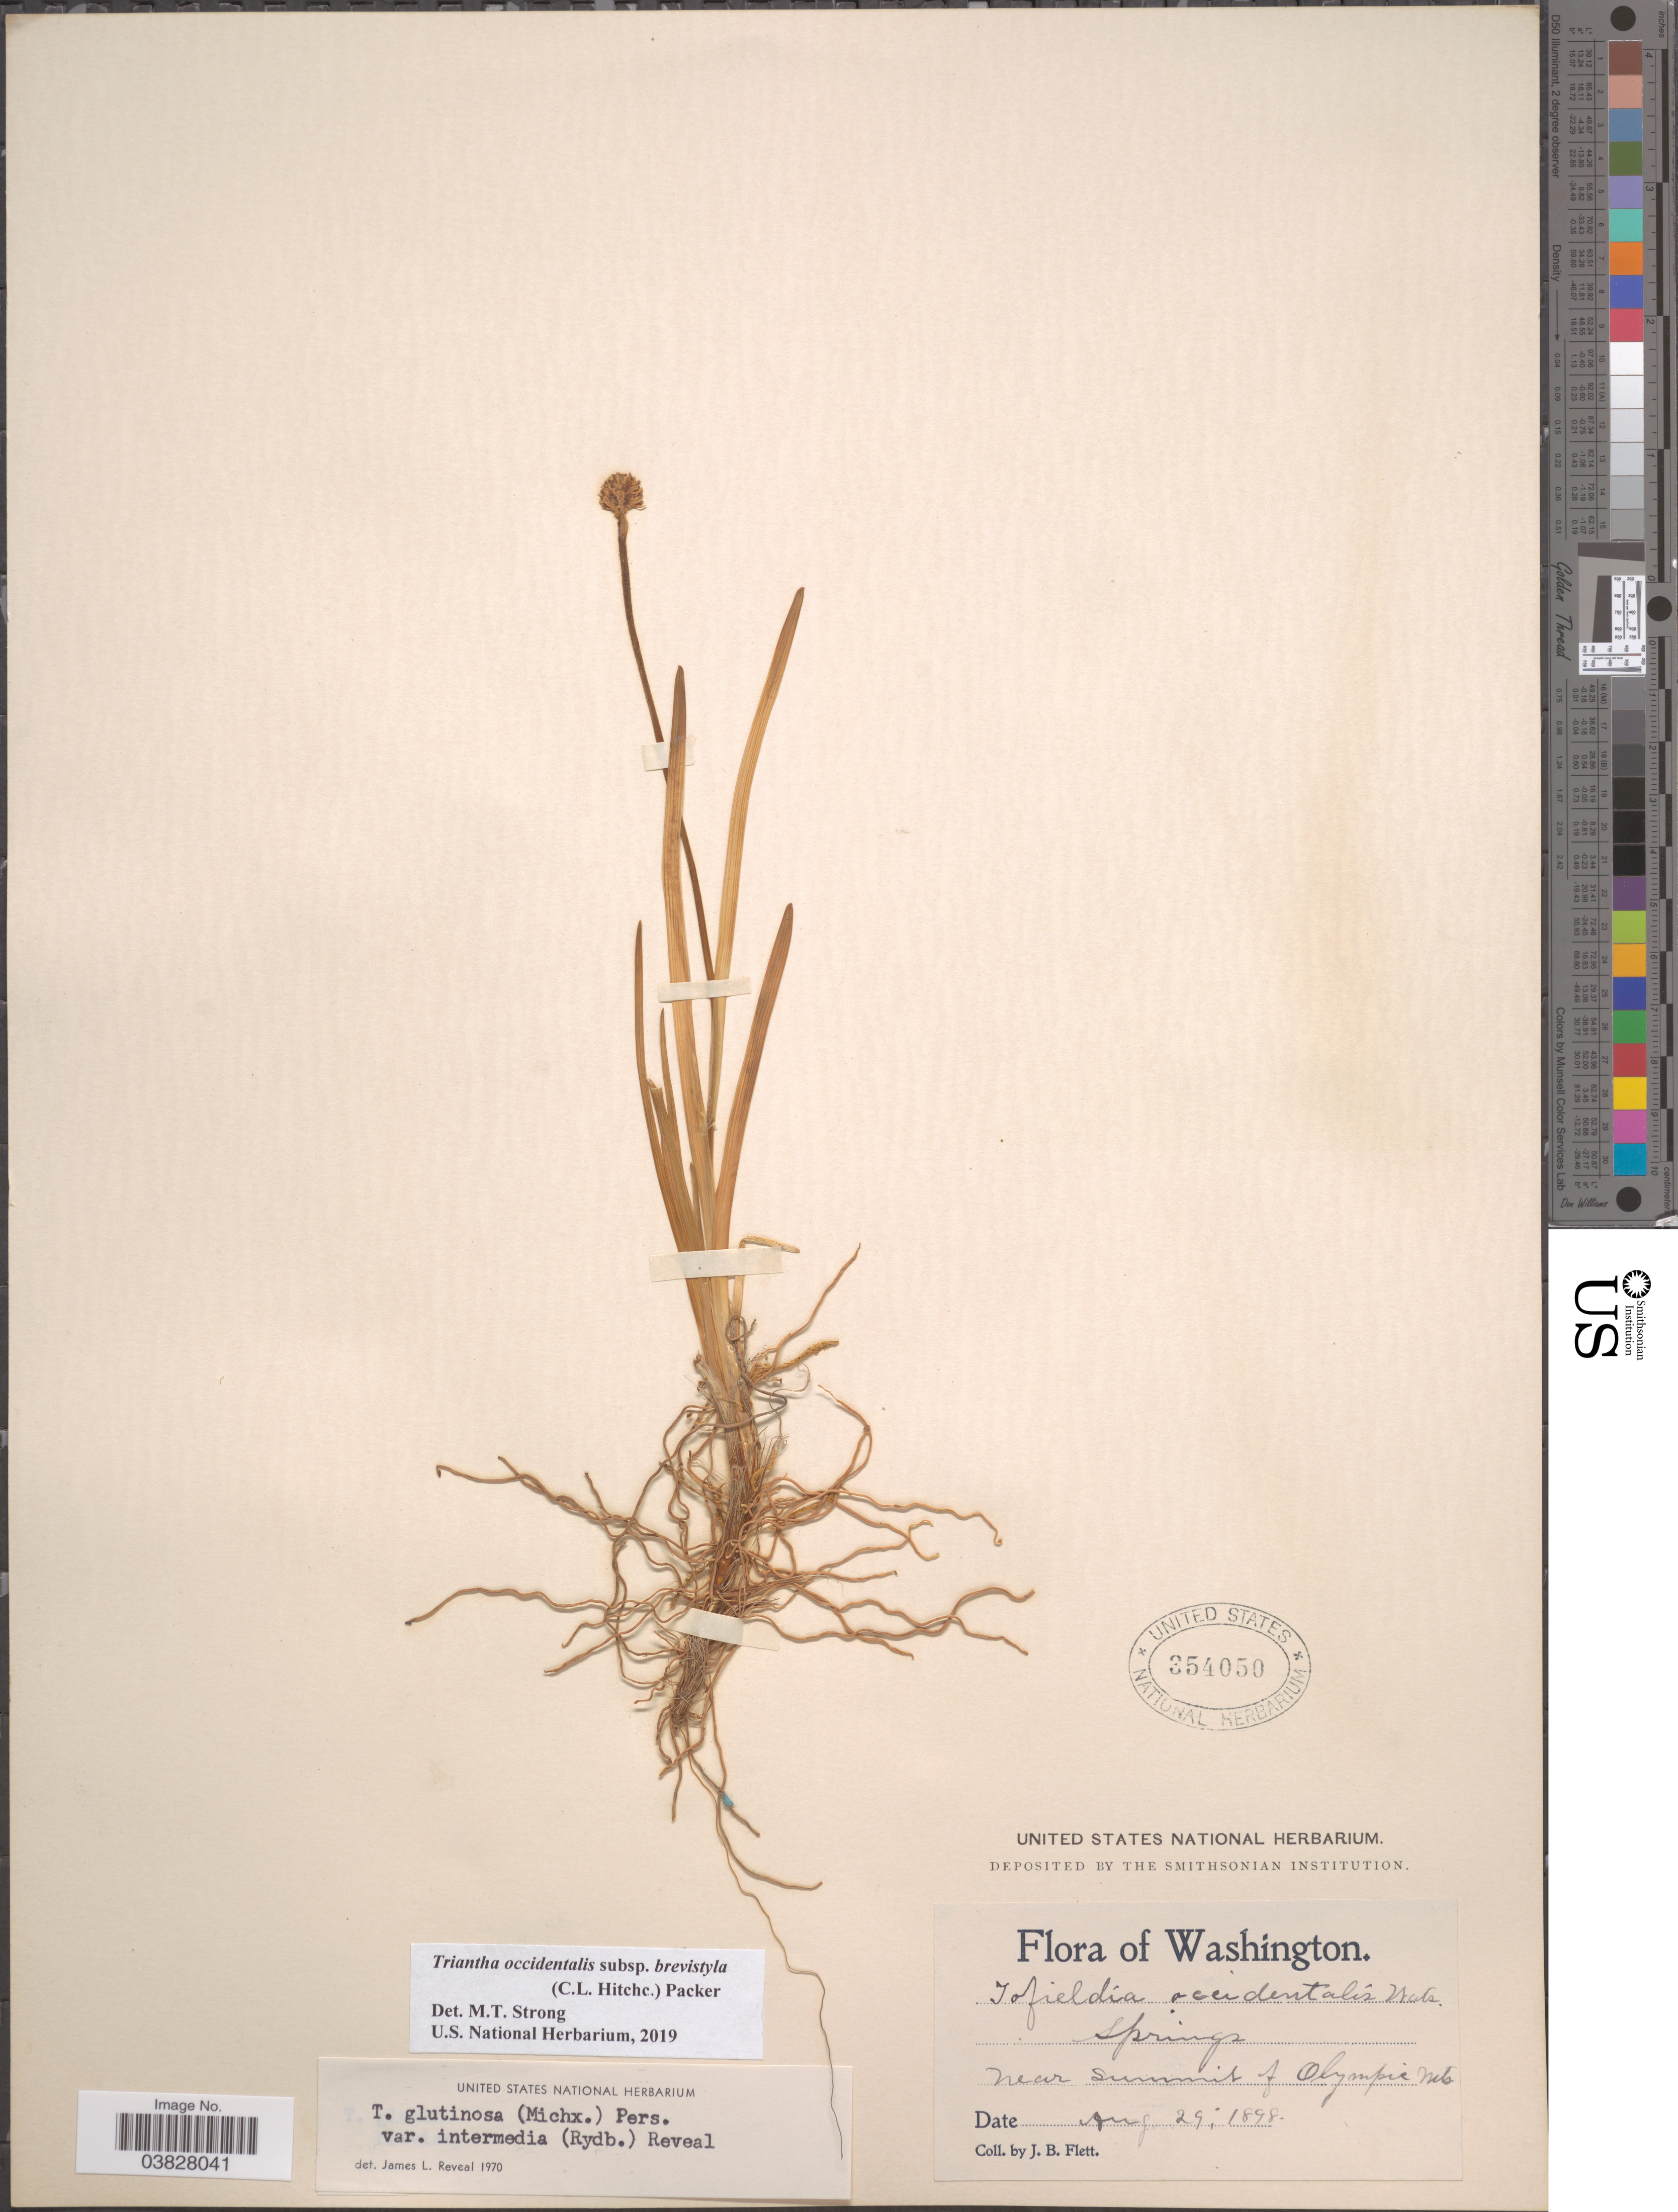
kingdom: Plantae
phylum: Tracheophyta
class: Liliopsida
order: Alismatales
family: Tofieldiaceae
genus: Triantha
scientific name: Triantha occidentalis subsp. brevistyla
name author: (C.L. Hitchc.) Packer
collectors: J. Flett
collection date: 1898-08-29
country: United States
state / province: Washington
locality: Springs. Near summit of Olympic Mts.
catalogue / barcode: US 354050